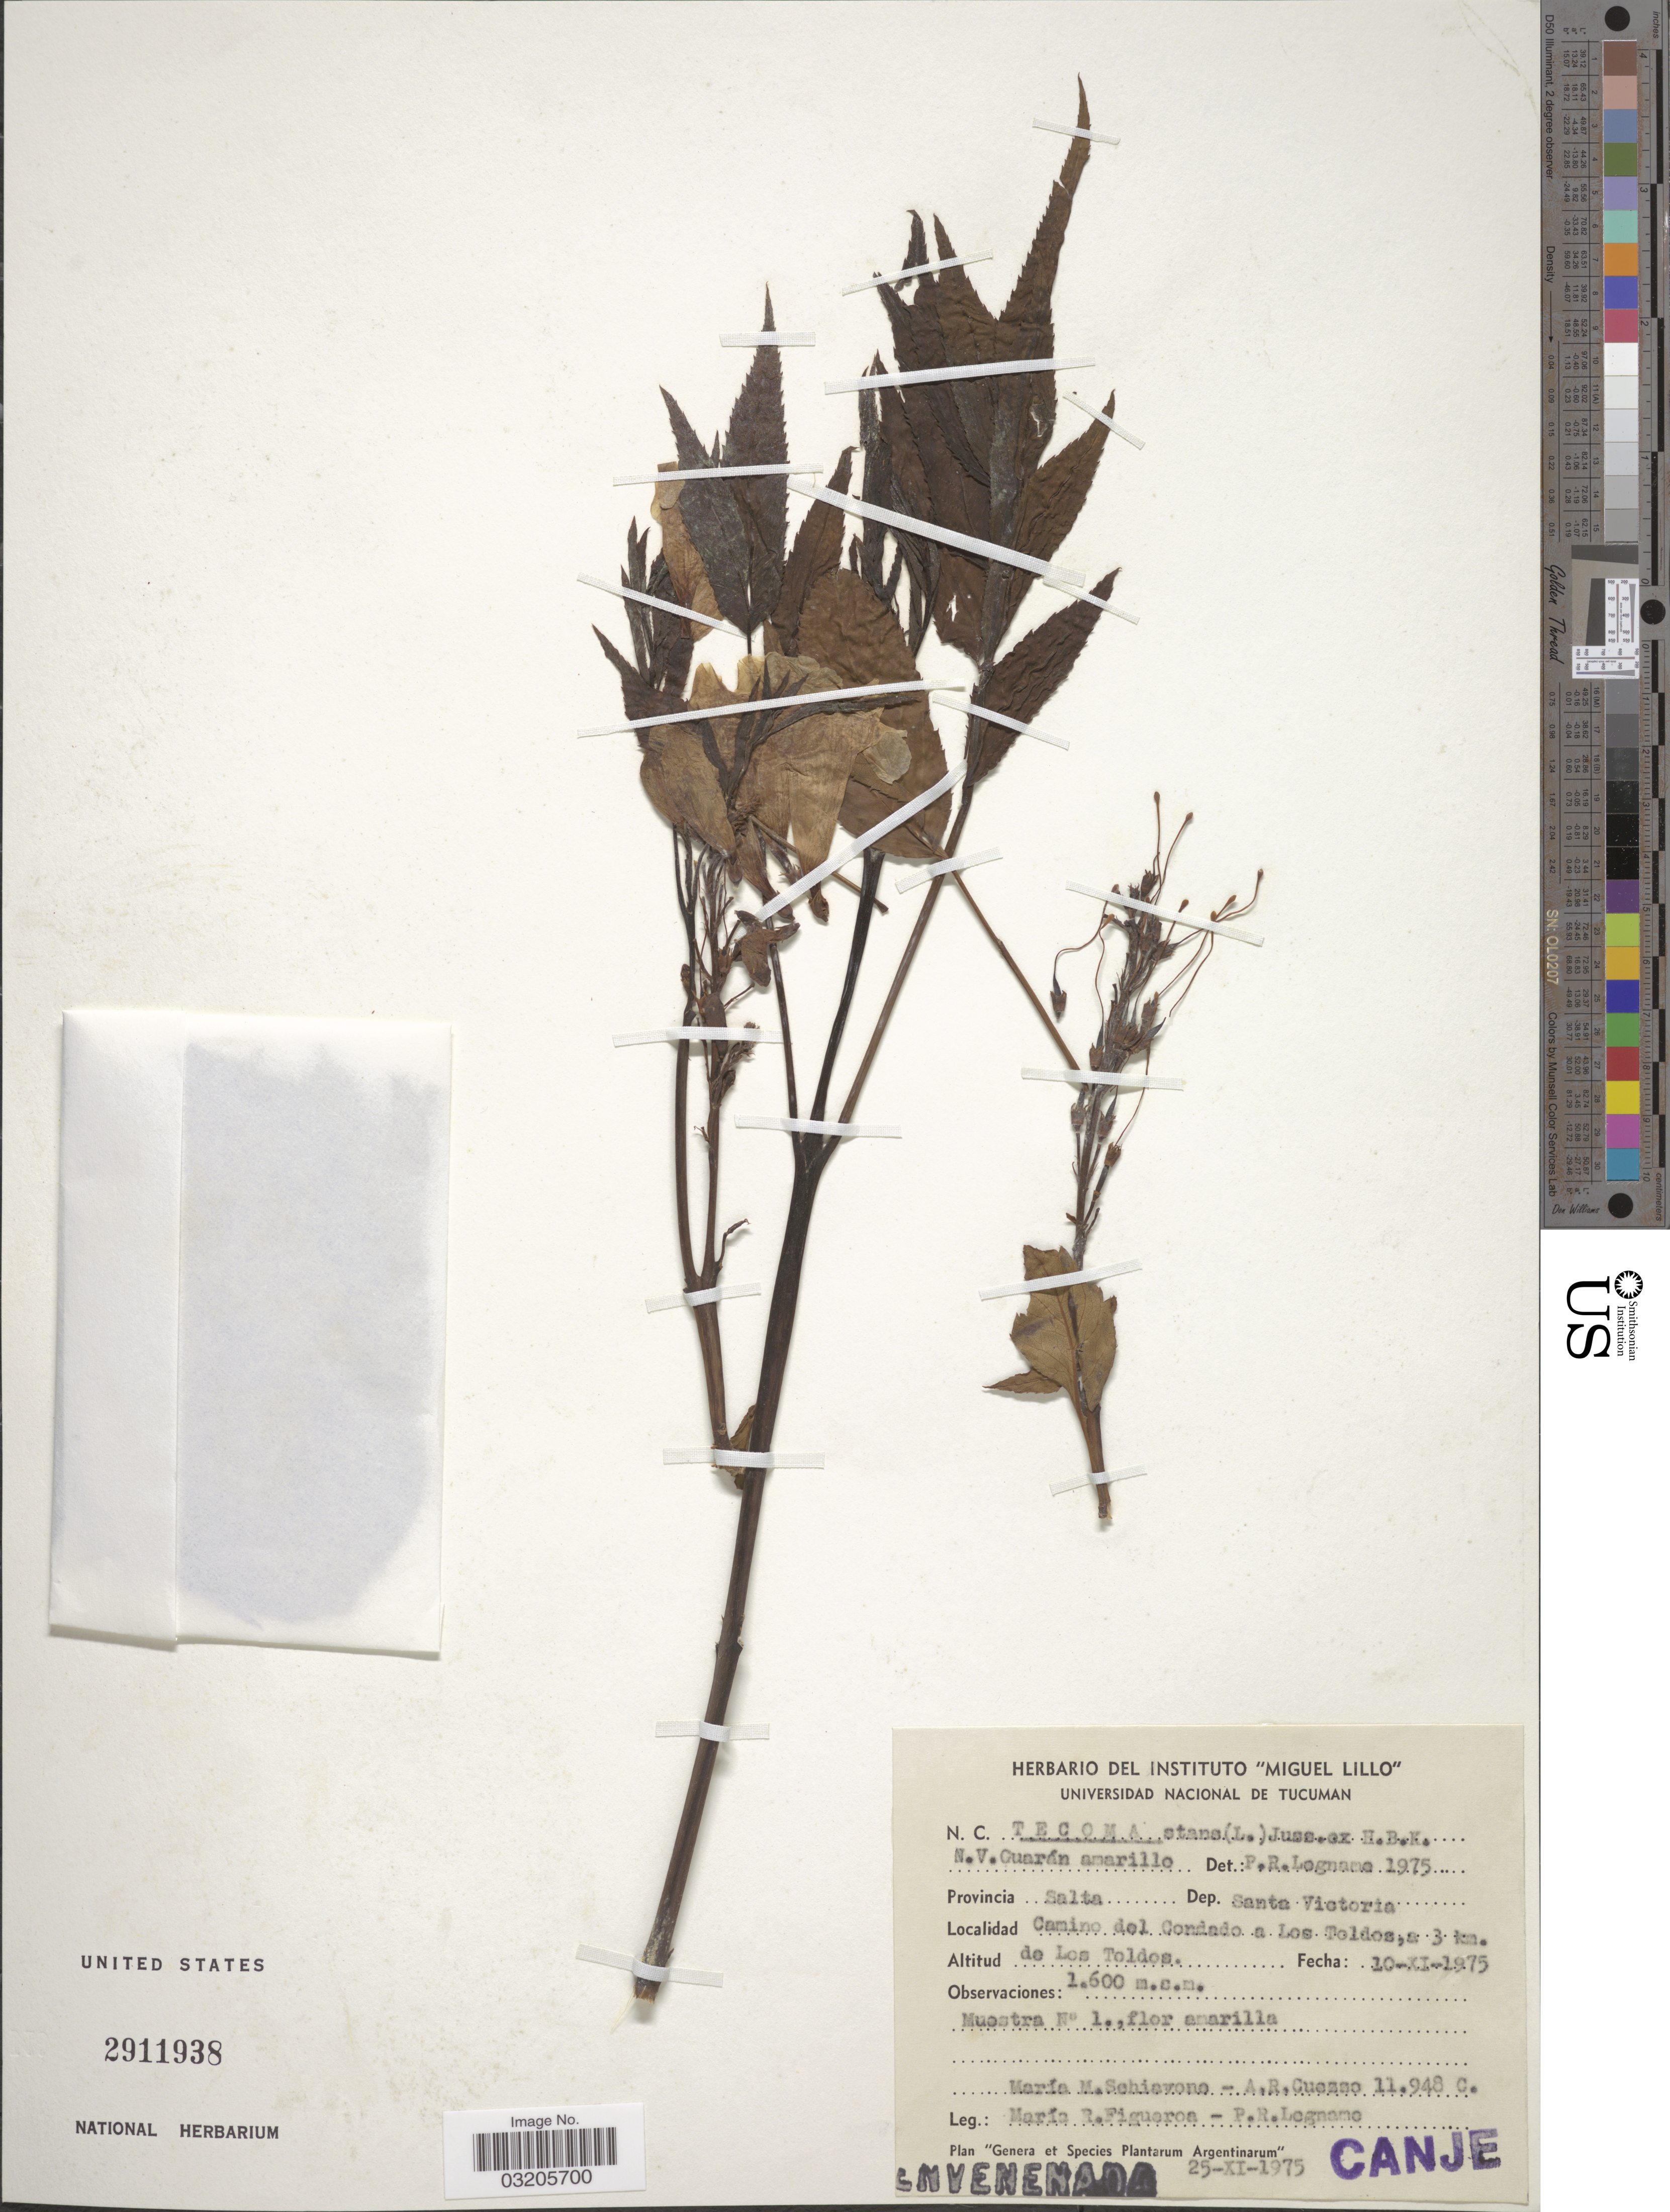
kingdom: Plantae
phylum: Tracheophyta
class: Magnoliopsida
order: Lamiales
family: Bignoniaceae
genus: Tecoma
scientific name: Tecoma stans var. stans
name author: (L.) Juss. ex Kunth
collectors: M. Schiavone, A. Cuezzo, M. Figueroa & P. R. Legname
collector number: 11948C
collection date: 1975-11-10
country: Argentina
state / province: Salta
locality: Dep. Santa Victoria. Camino del Condado a Los Toldos, a 3 km. de Los Toldos.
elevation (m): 1600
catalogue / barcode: US 2911938